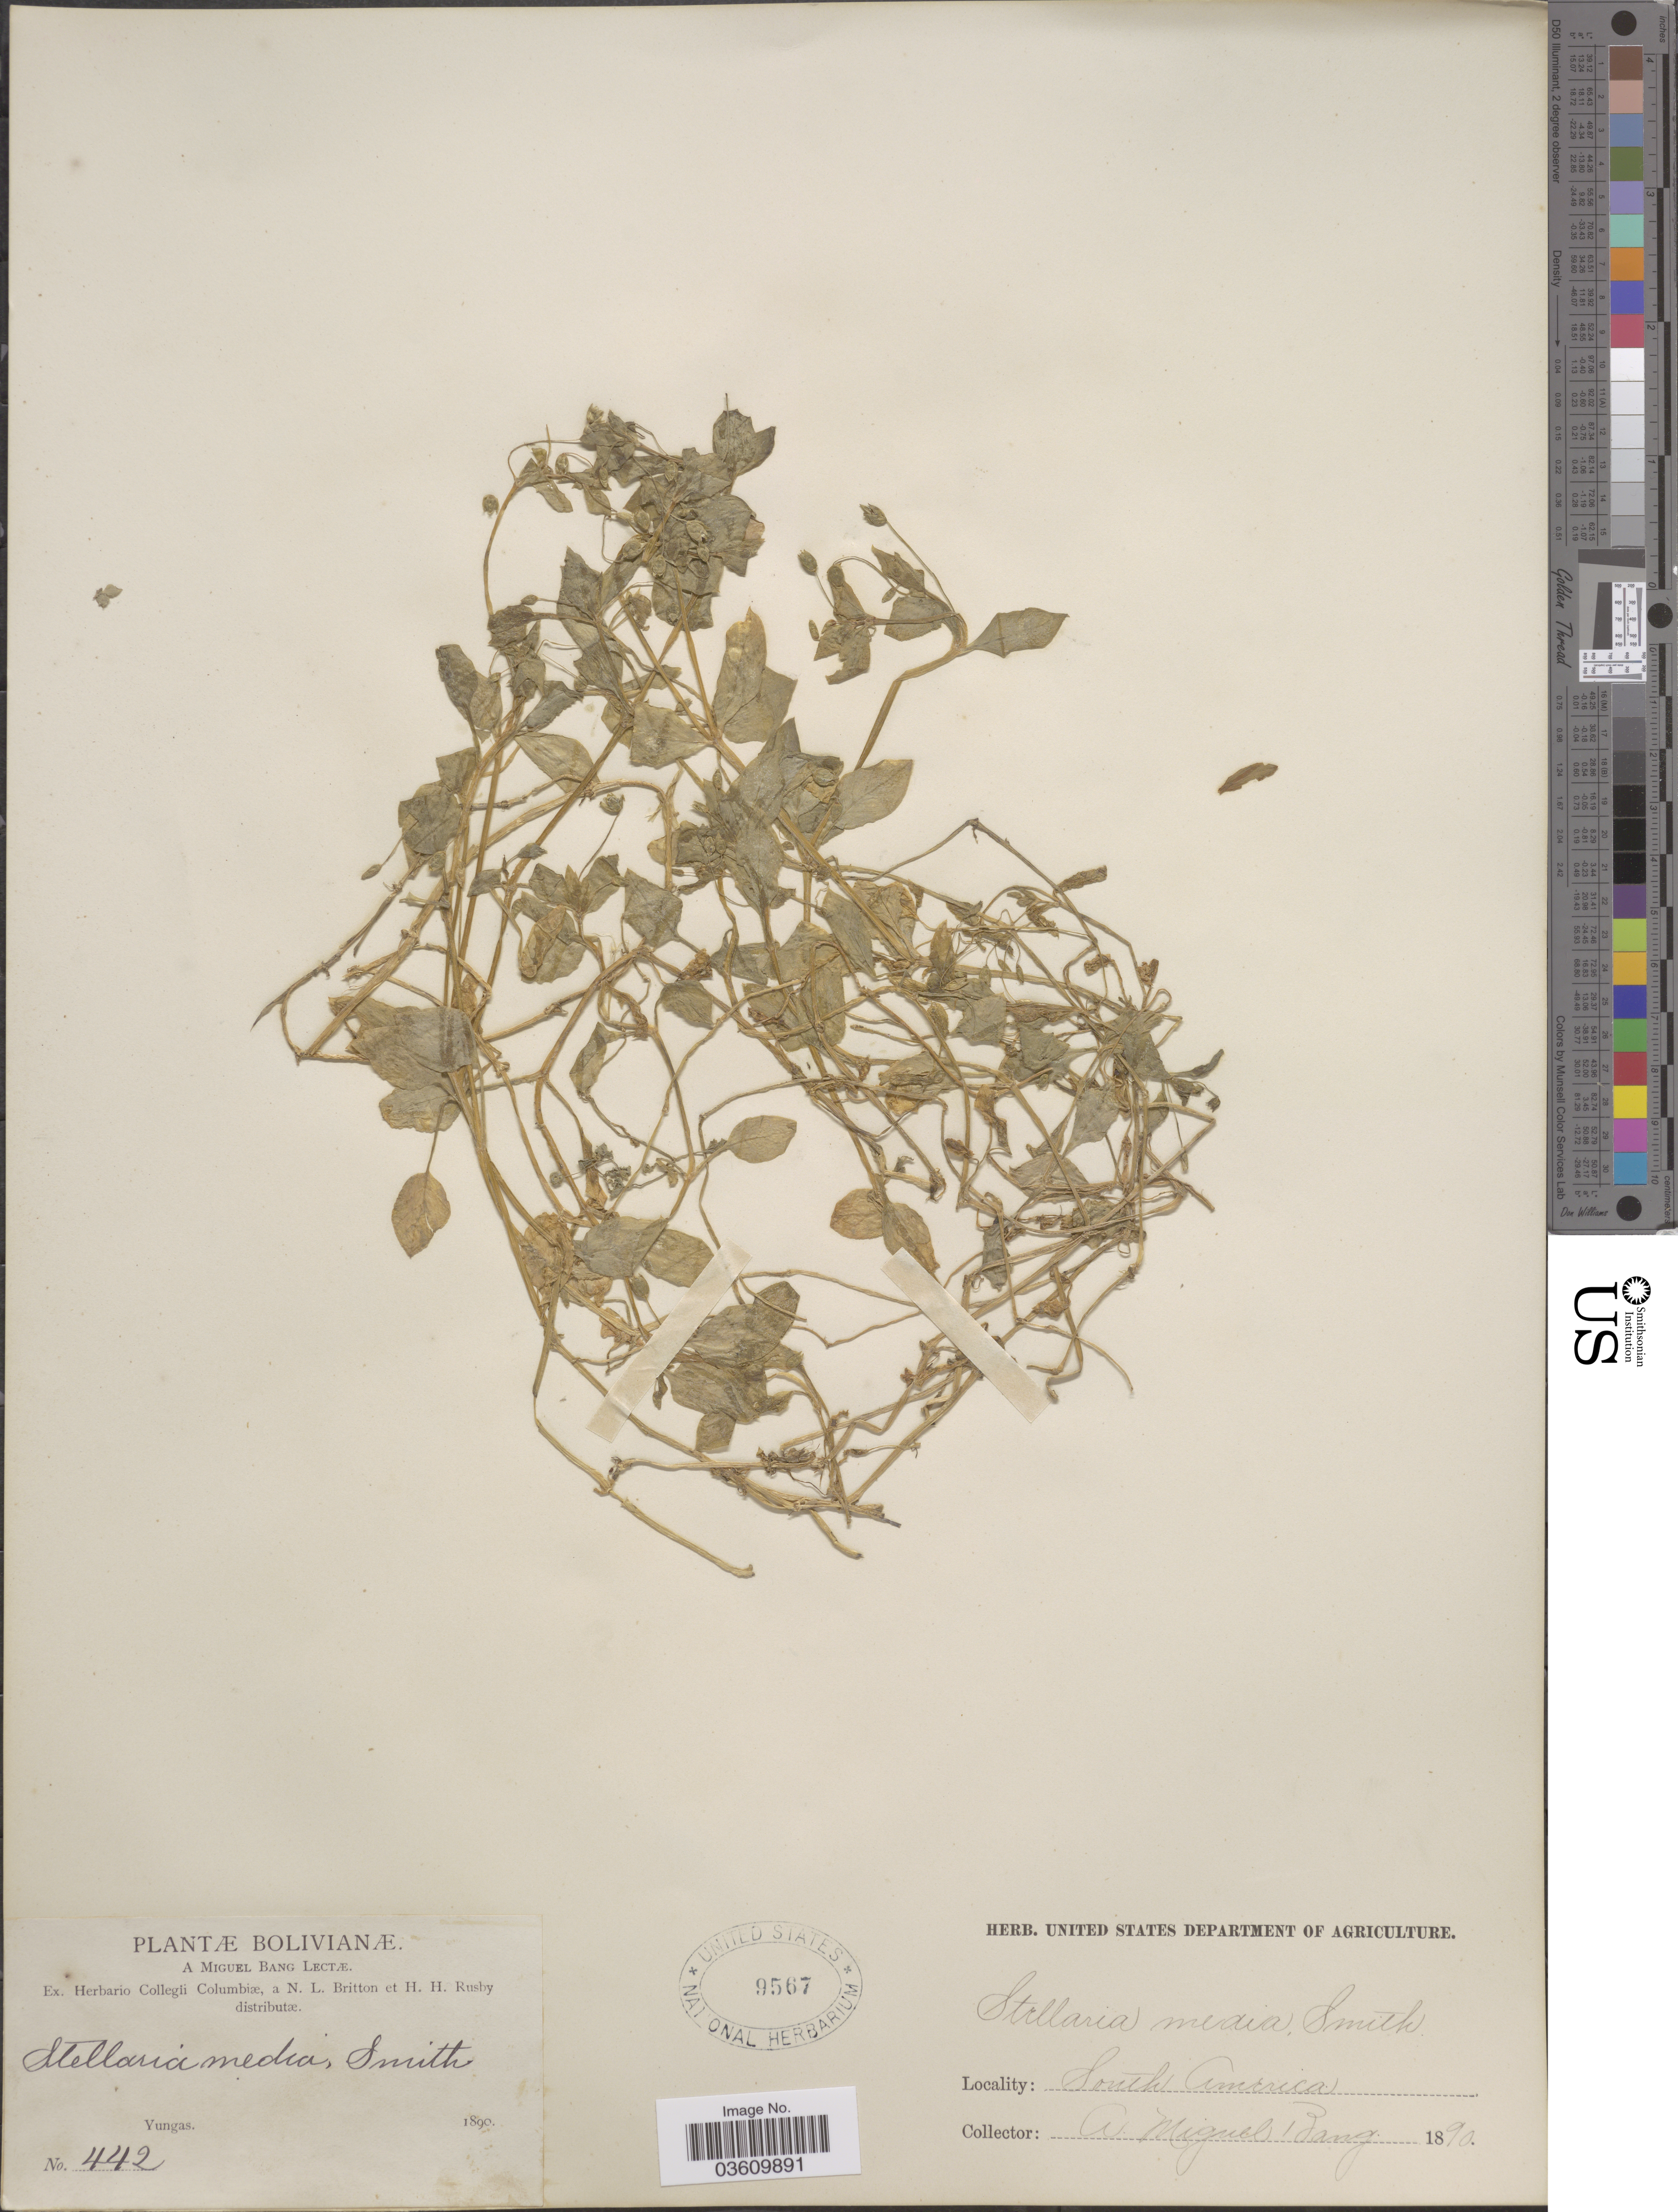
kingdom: Plantae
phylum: Tracheophyta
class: Magnoliopsida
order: Caryophyllales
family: Caryophyllaceae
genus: Stellaria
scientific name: Stellaria media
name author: (L.) Vill.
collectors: M. Bang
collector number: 442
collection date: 1890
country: Bolivia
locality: Yungas.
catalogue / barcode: US 9567